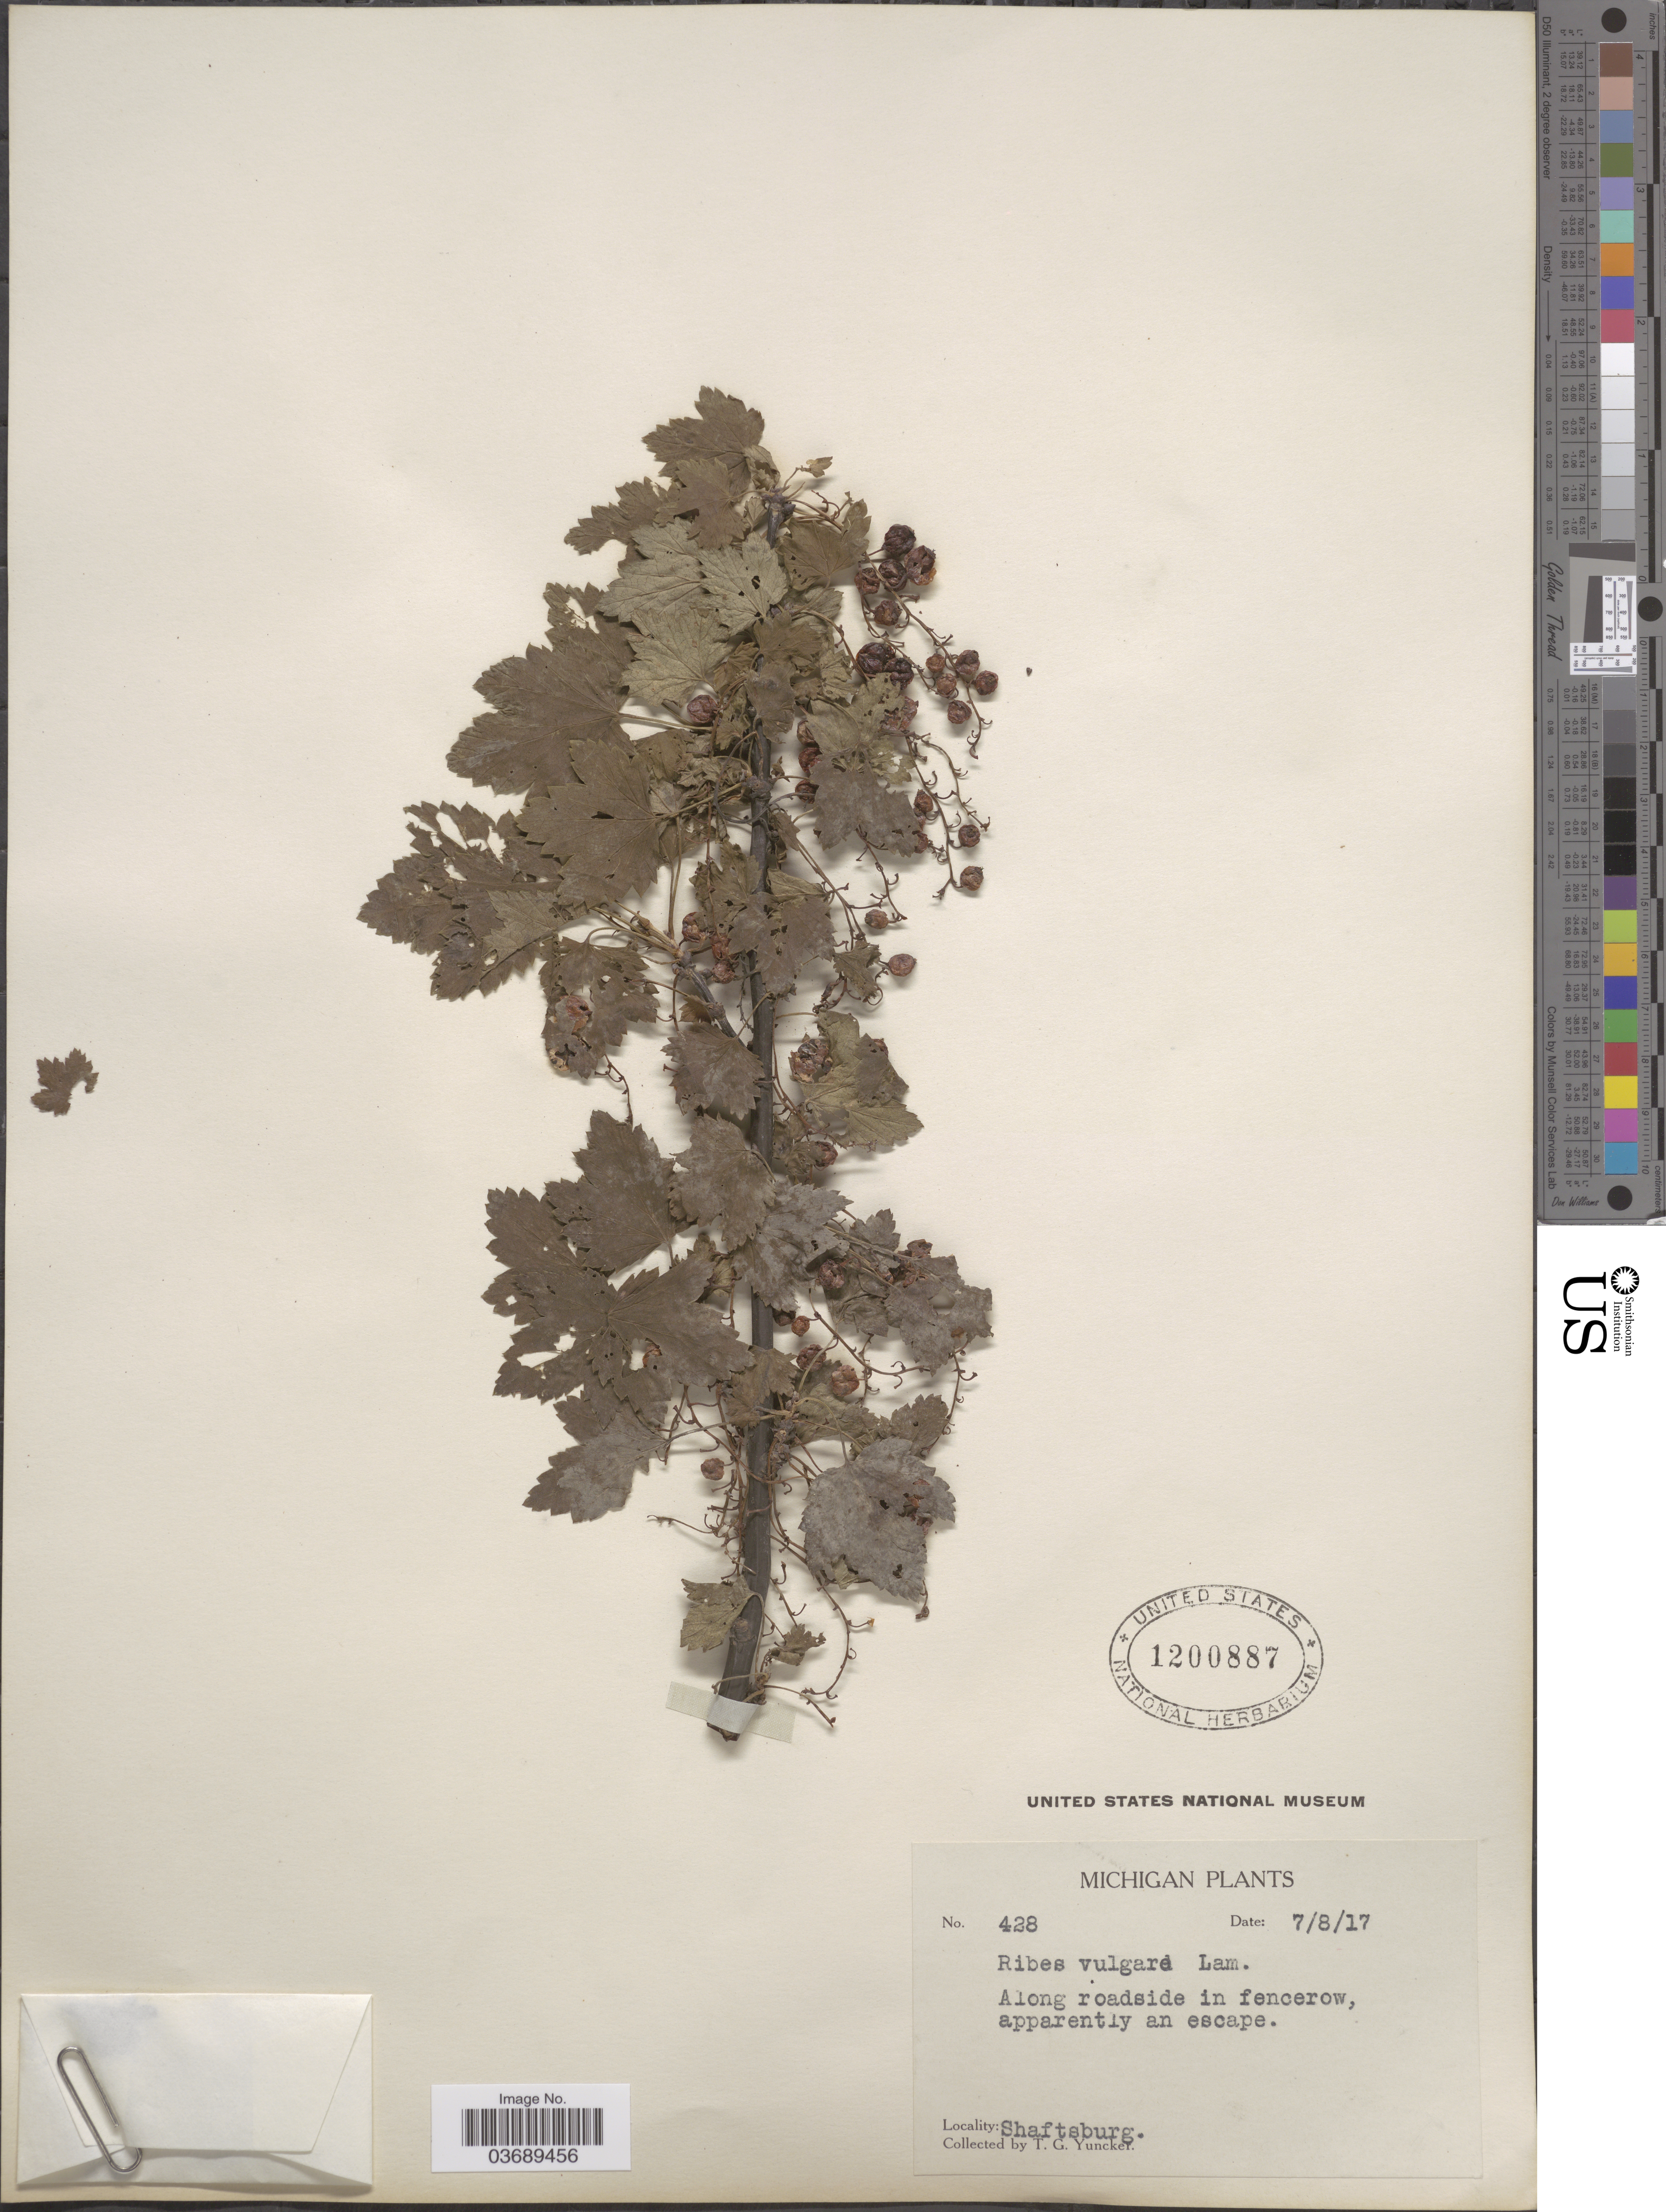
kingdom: Plantae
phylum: Tracheophyta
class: Magnoliopsida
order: Saxifragales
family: Grossulariaceae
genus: Ribes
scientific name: Ribes vulgare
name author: Lam.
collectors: T. G. Yuncker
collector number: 428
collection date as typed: Transcribed d/m/y: 8/7/17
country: United States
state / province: Michigan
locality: Along roadside in fencerow. Shaftsburg.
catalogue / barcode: US 1200887